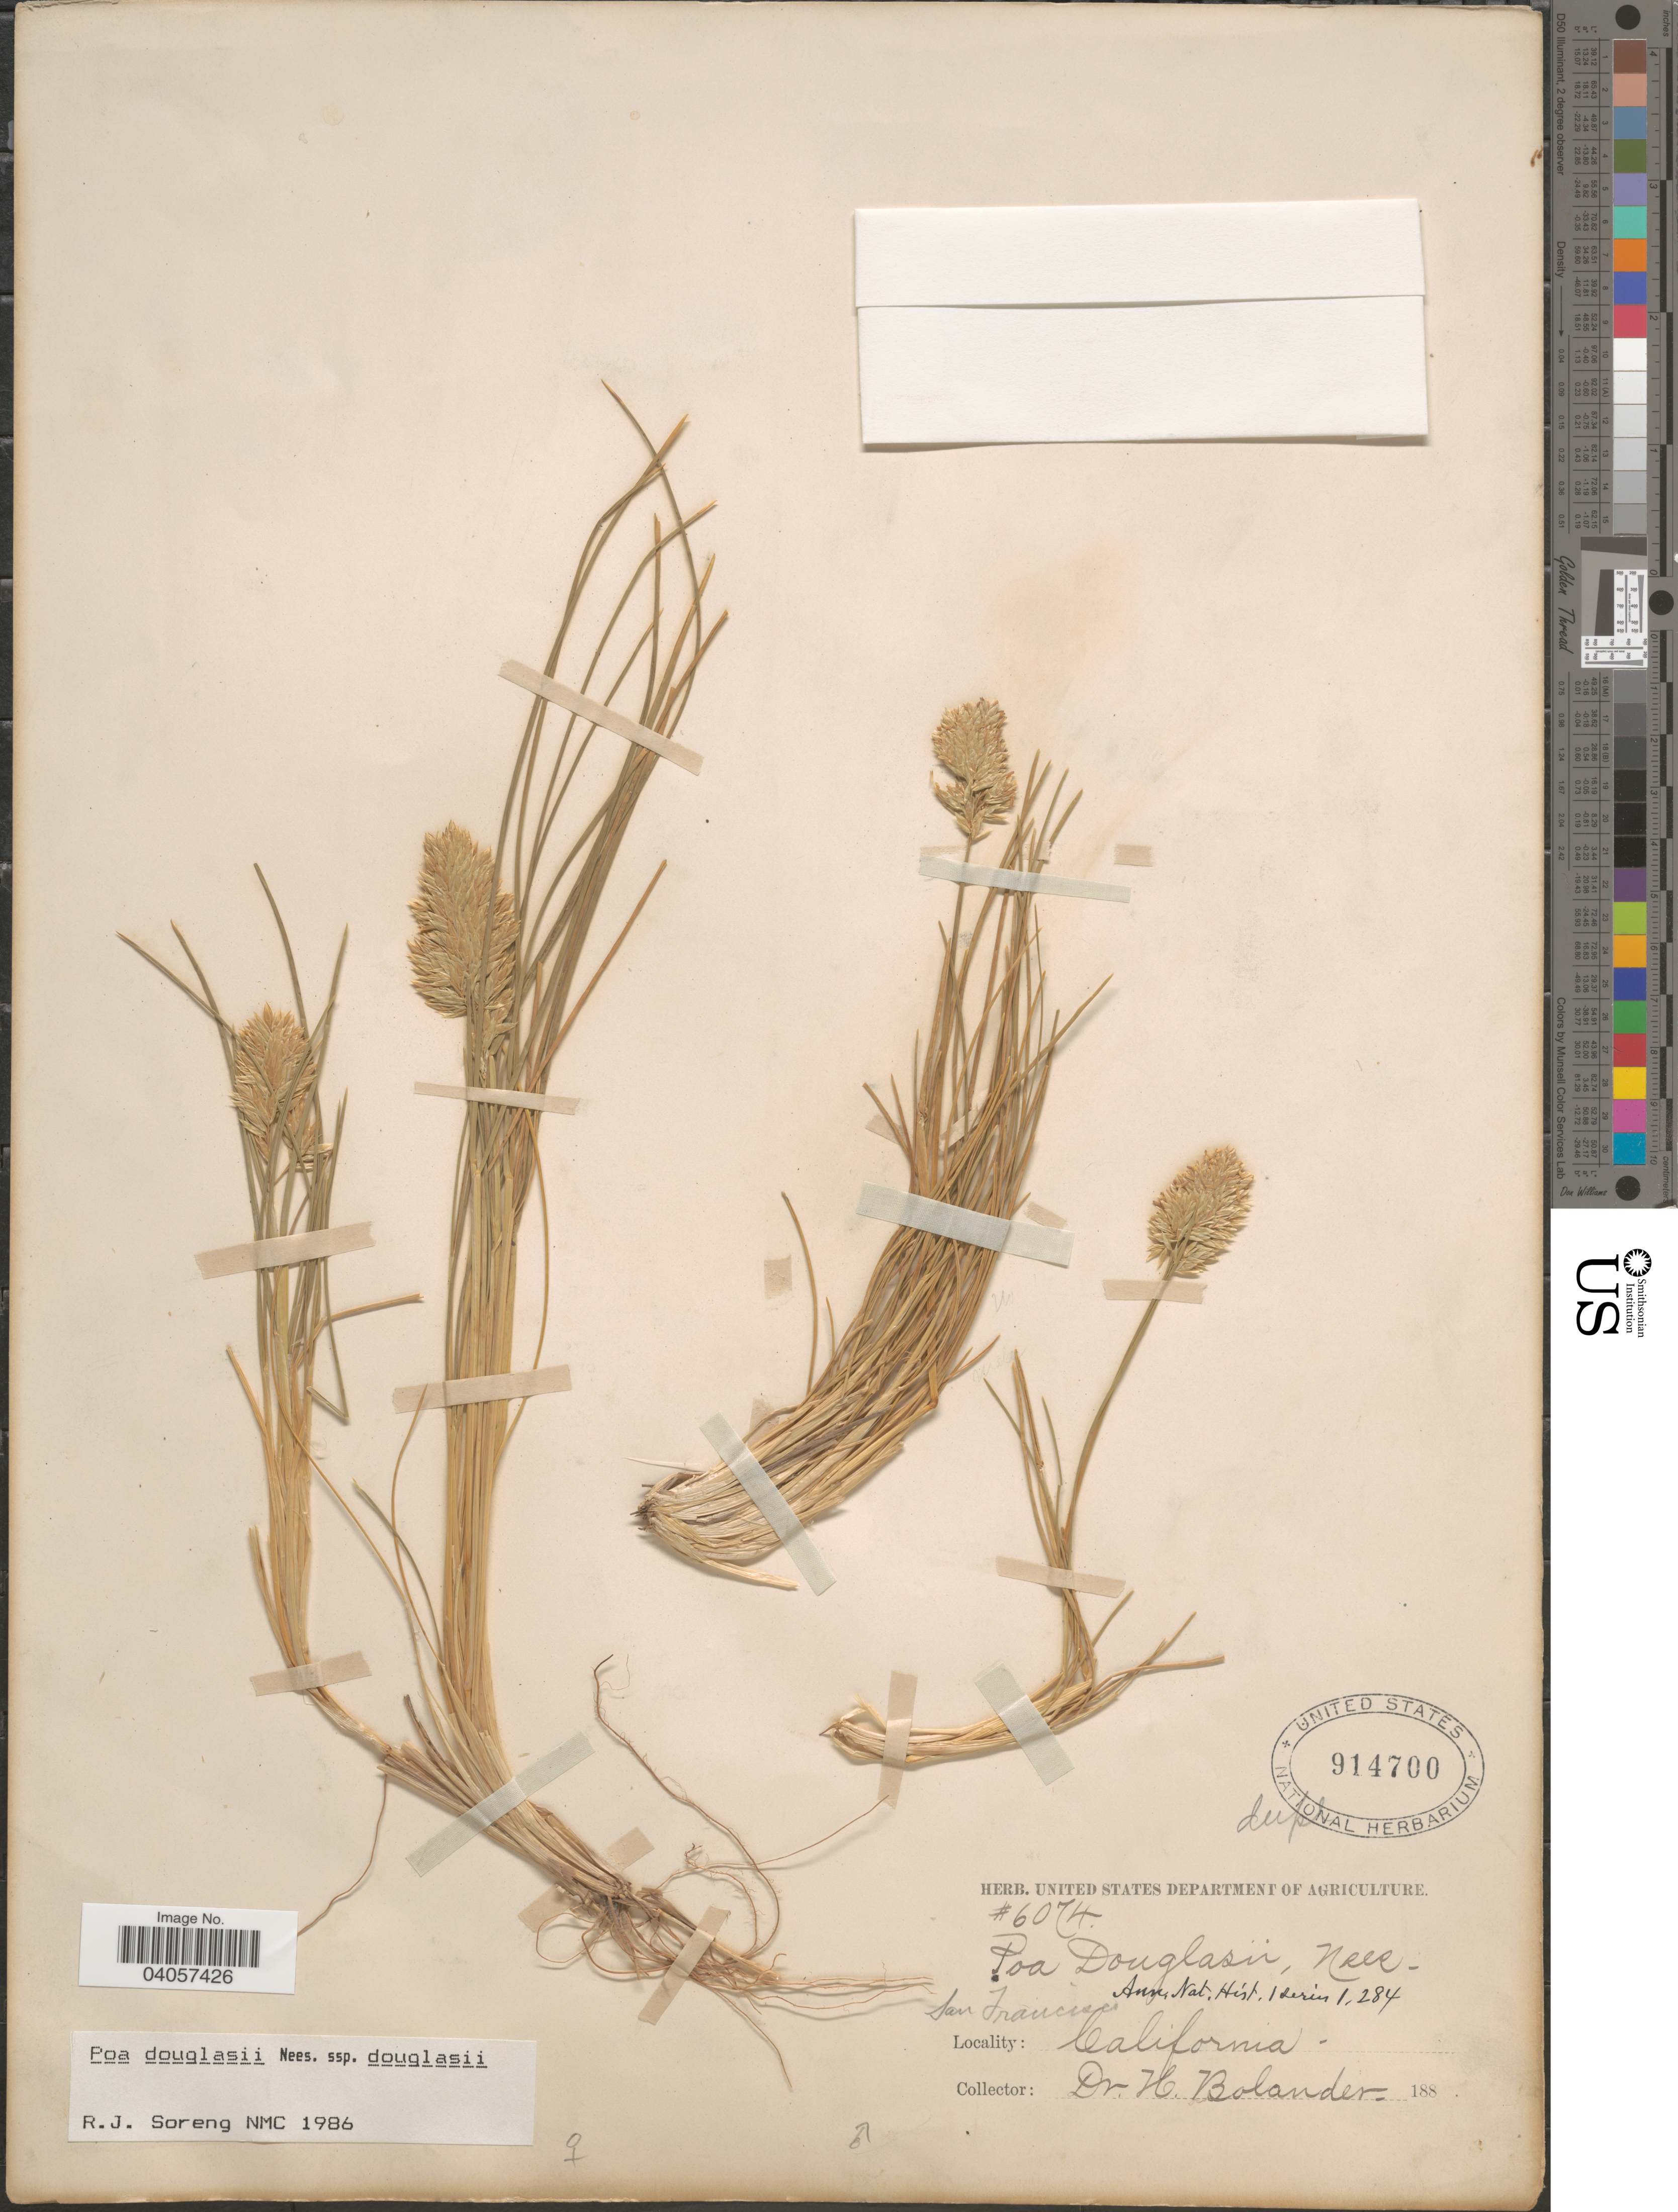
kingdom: Plantae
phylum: Tracheophyta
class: Liliopsida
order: Poales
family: Poaceae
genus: Poa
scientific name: Poa douglasii subsp. douglasii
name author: Nees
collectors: H. Bolander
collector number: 6074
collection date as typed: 188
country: United States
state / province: California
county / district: San Francisco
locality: San Francisco.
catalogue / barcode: US 914700